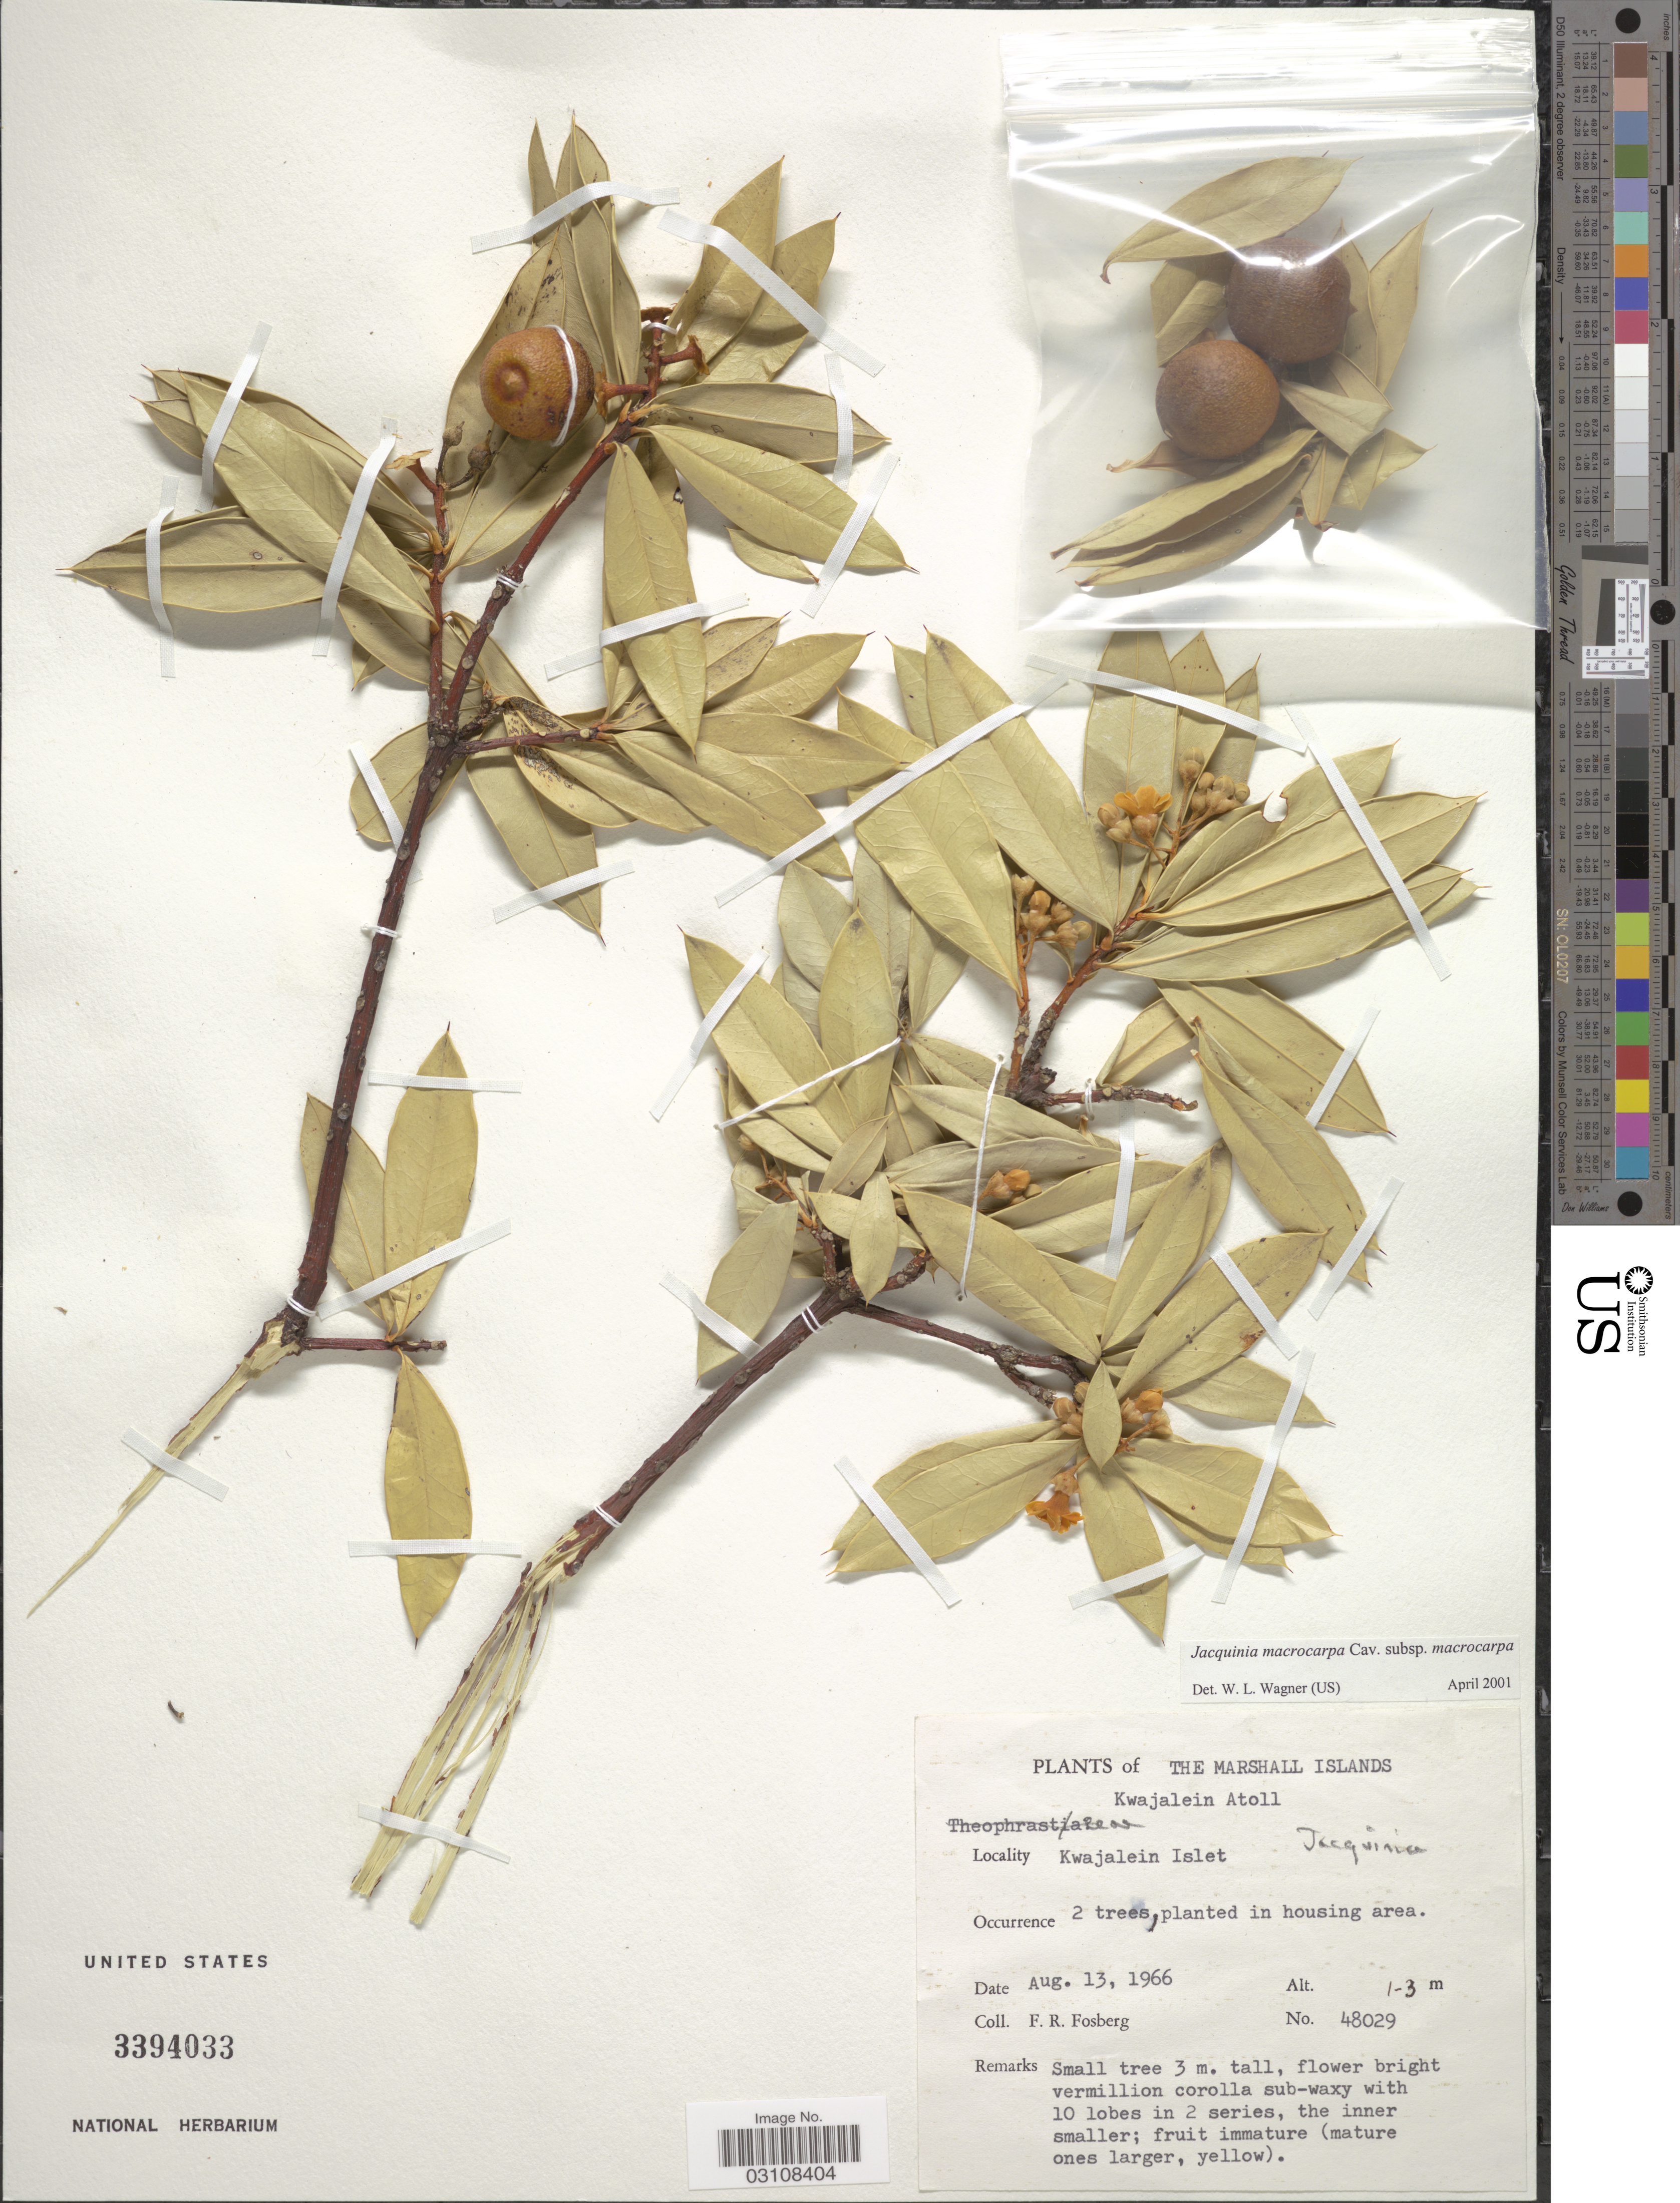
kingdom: Plantae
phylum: Tracheophyta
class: Magnoliopsida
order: Ericales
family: Primulaceae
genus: Bonellia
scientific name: Bonellia macrocarpa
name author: (Cav.) B. Ståhl & Källersjö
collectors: F. R. Fosberg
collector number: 48029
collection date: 1966-08-13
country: Marshall Islands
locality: Kwajalein Atoll. Kwajalein Islet.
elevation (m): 1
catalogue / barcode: US 3394033